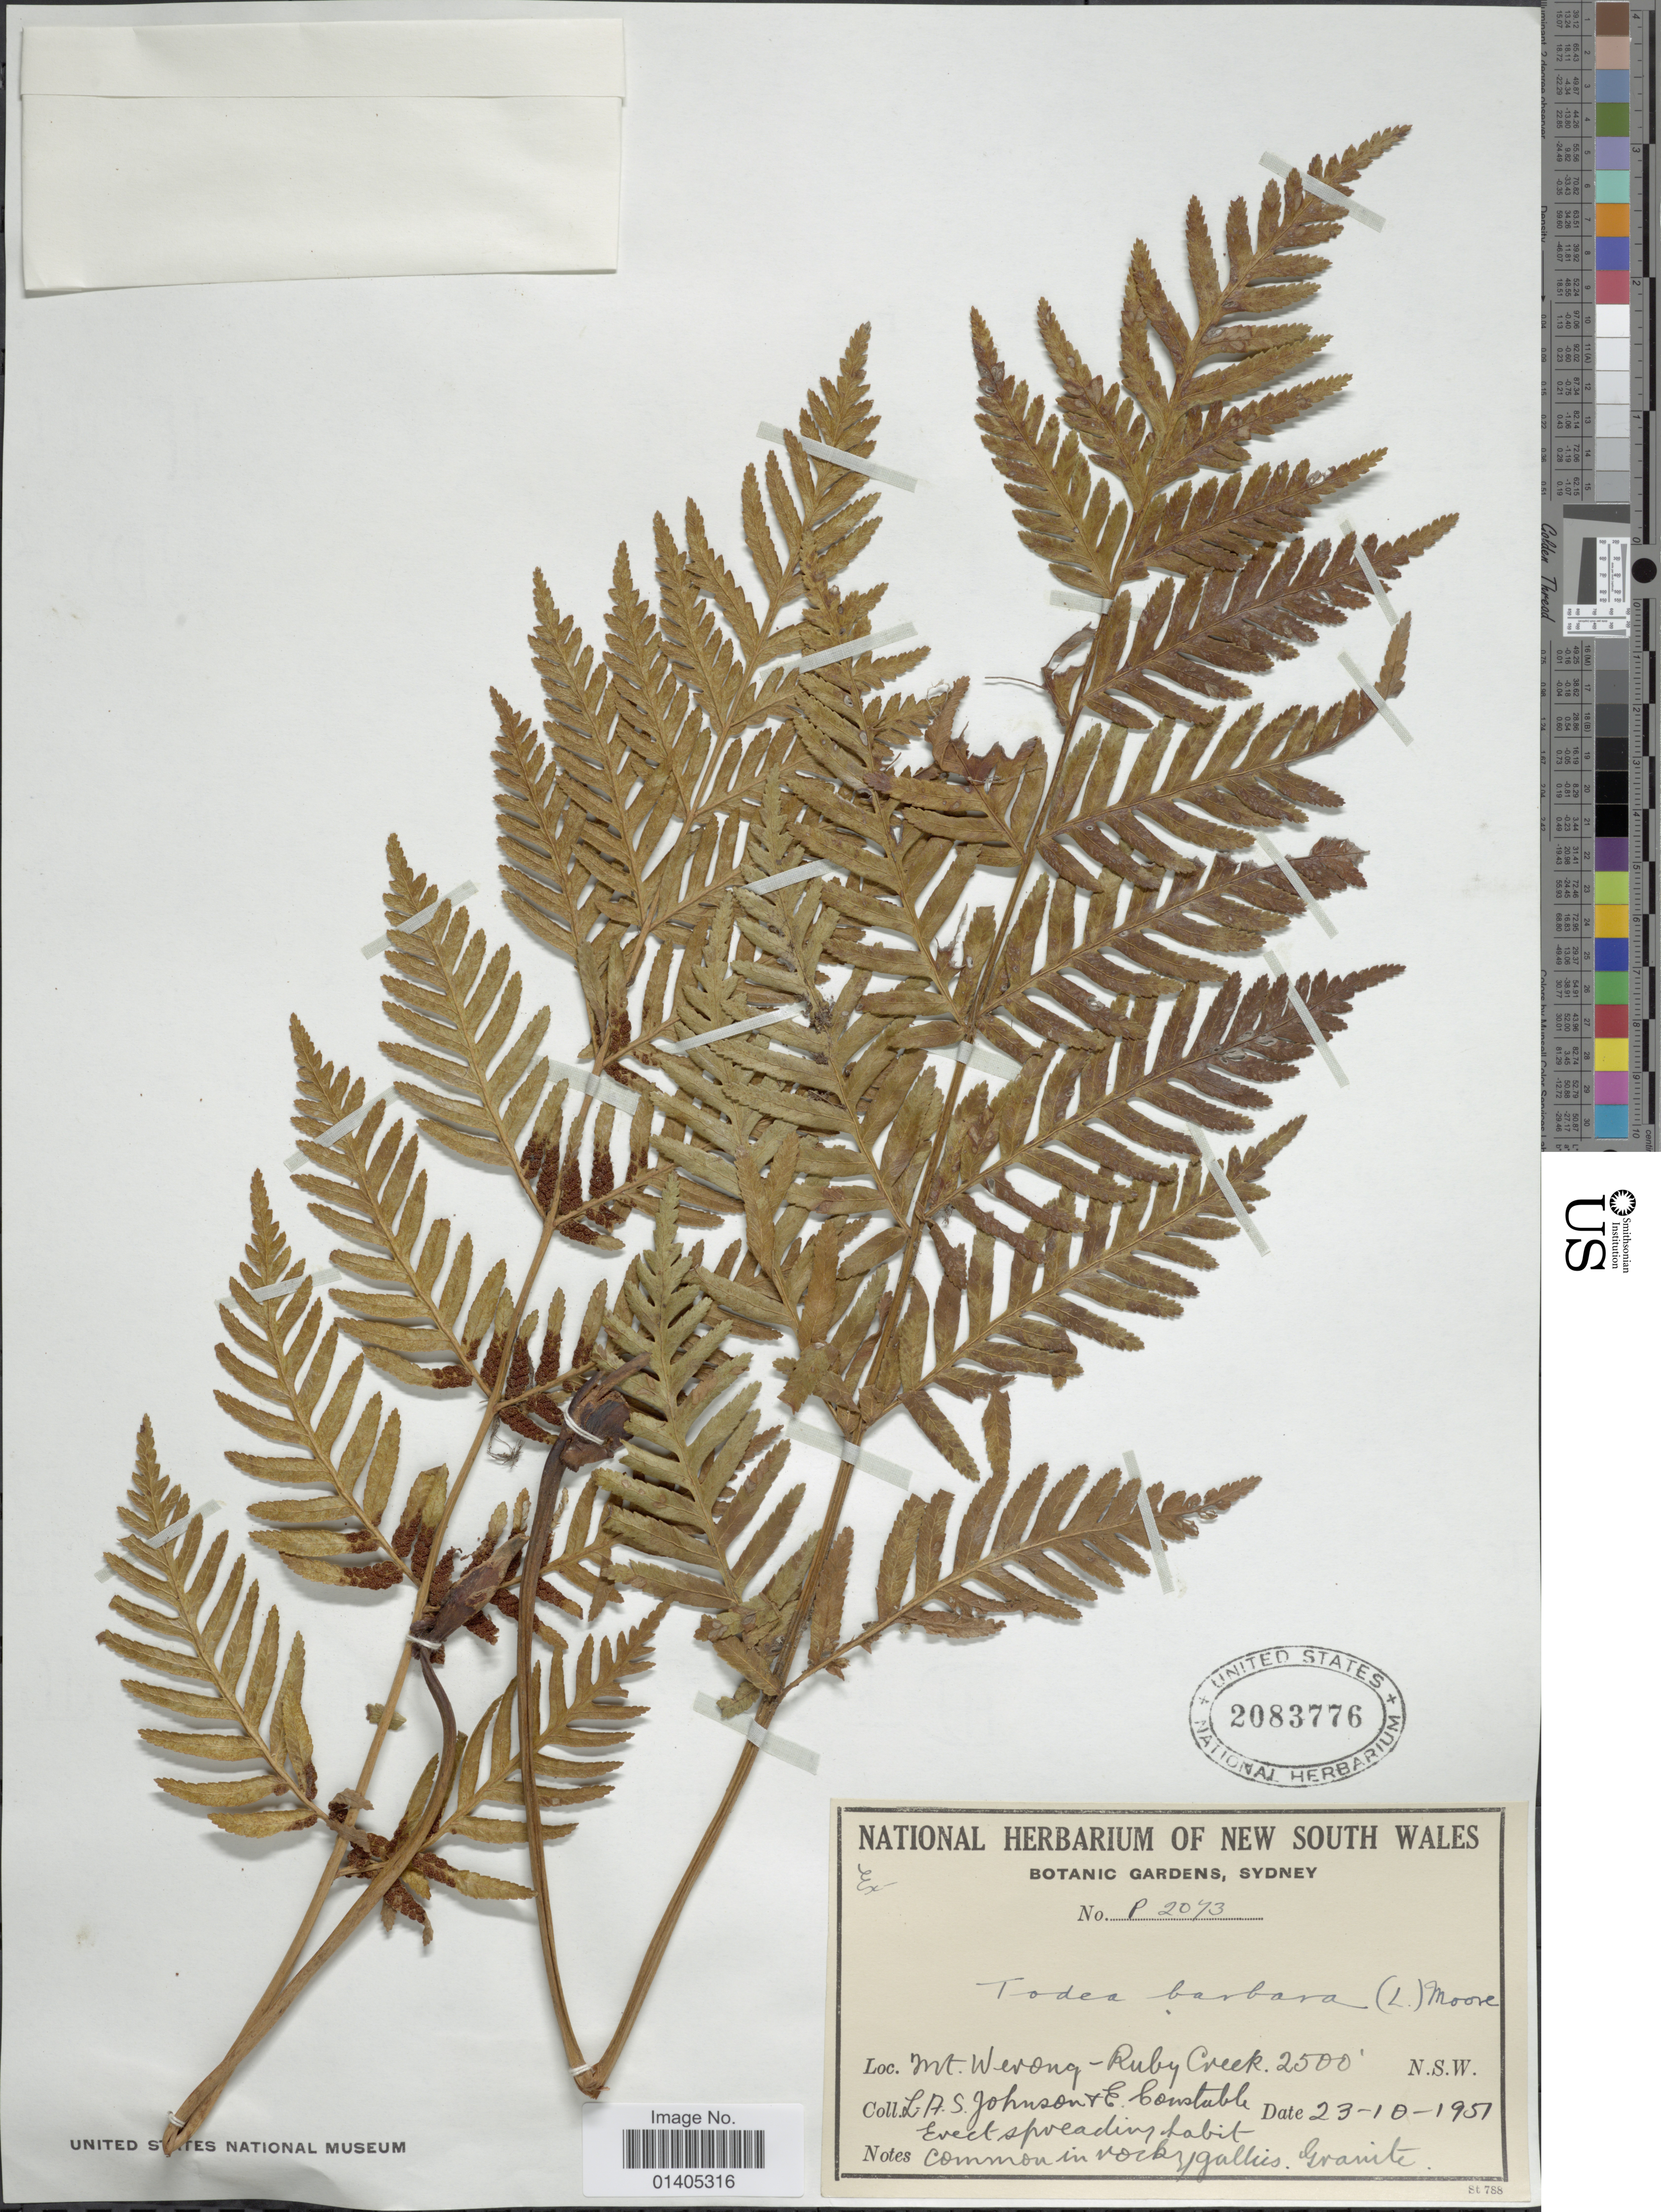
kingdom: Plantae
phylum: Tracheophyta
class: Polypodiopsida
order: Osmundales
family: Osmundaceae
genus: Todea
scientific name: Todea barbara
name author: T. Moore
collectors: L. Johnson & E. F. Constable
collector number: P 2073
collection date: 1951-10-23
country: Australia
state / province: New South Wales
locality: Mt Werong-Ruby Creek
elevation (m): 762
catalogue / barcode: US 2083776